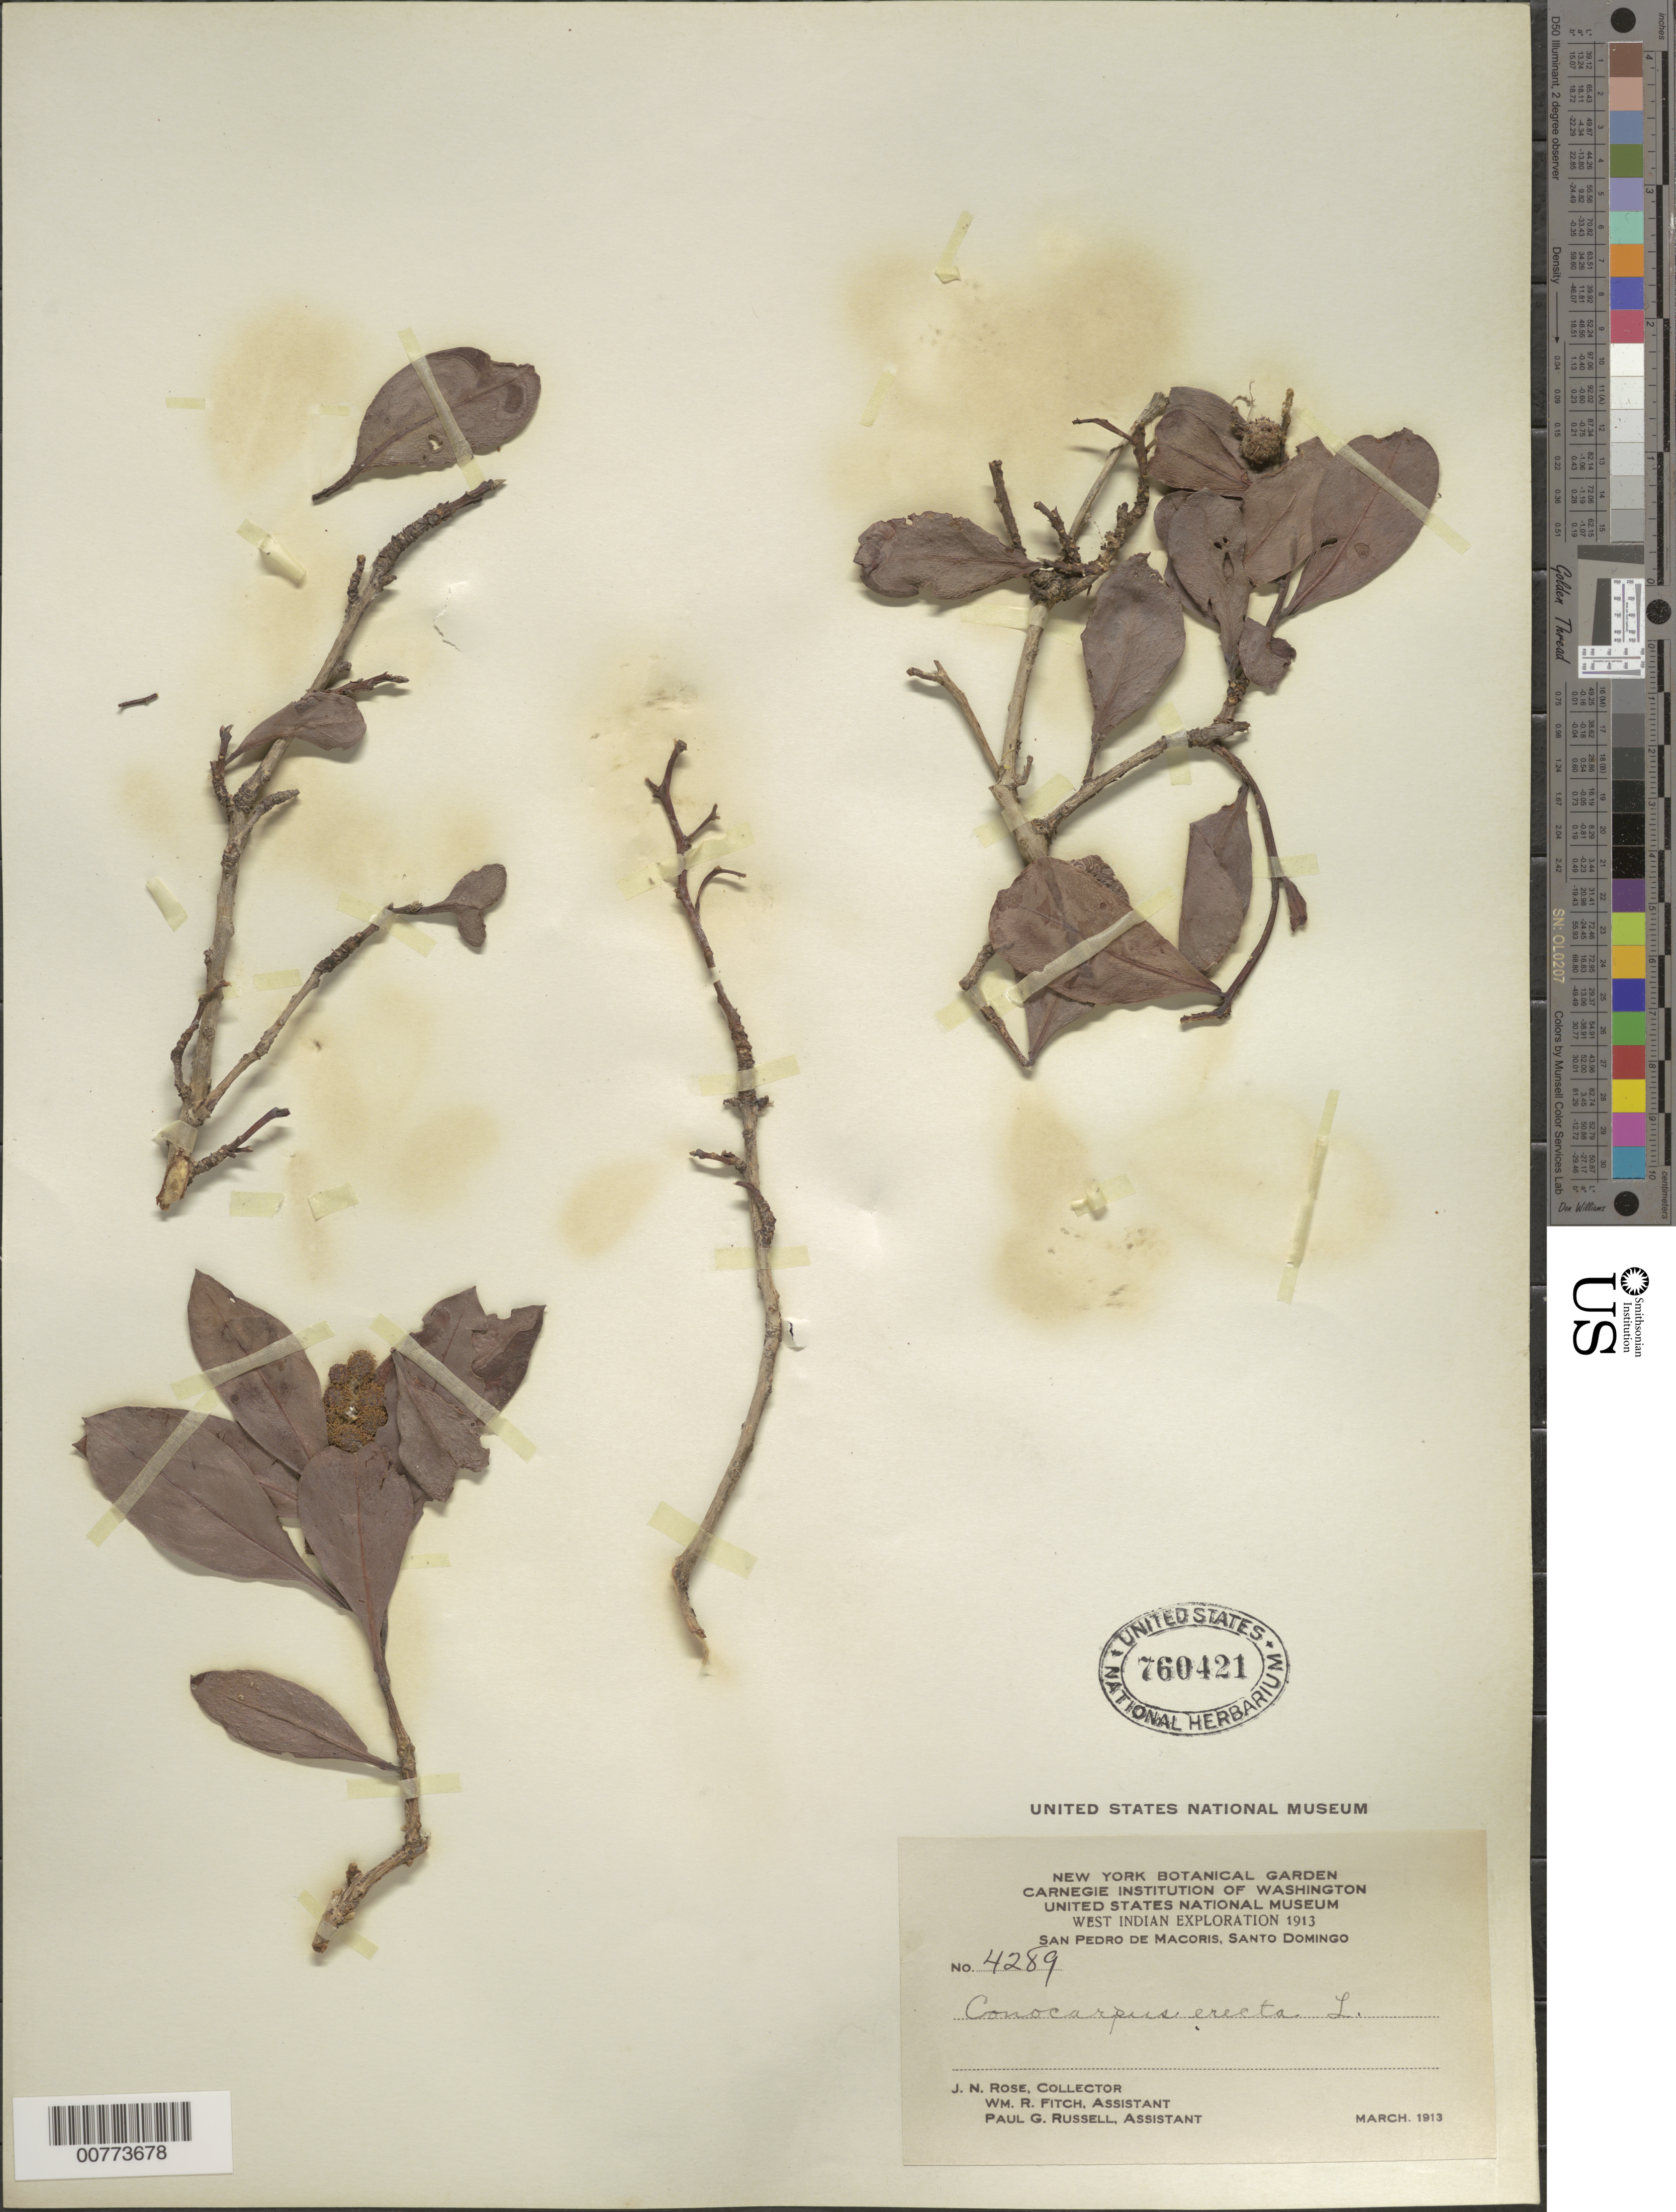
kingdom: Plantae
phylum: Tracheophyta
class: Magnoliopsida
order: Myrtales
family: Combretaceae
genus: Conocarpus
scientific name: Conocarpus erectus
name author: L.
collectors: J. N. Rose, W. R. Fitch & P. G. Russell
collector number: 4289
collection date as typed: Mar 1913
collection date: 1913-03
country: Dominican Republic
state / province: San Pedro de Macoris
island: Hispaniola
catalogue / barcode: US 760421